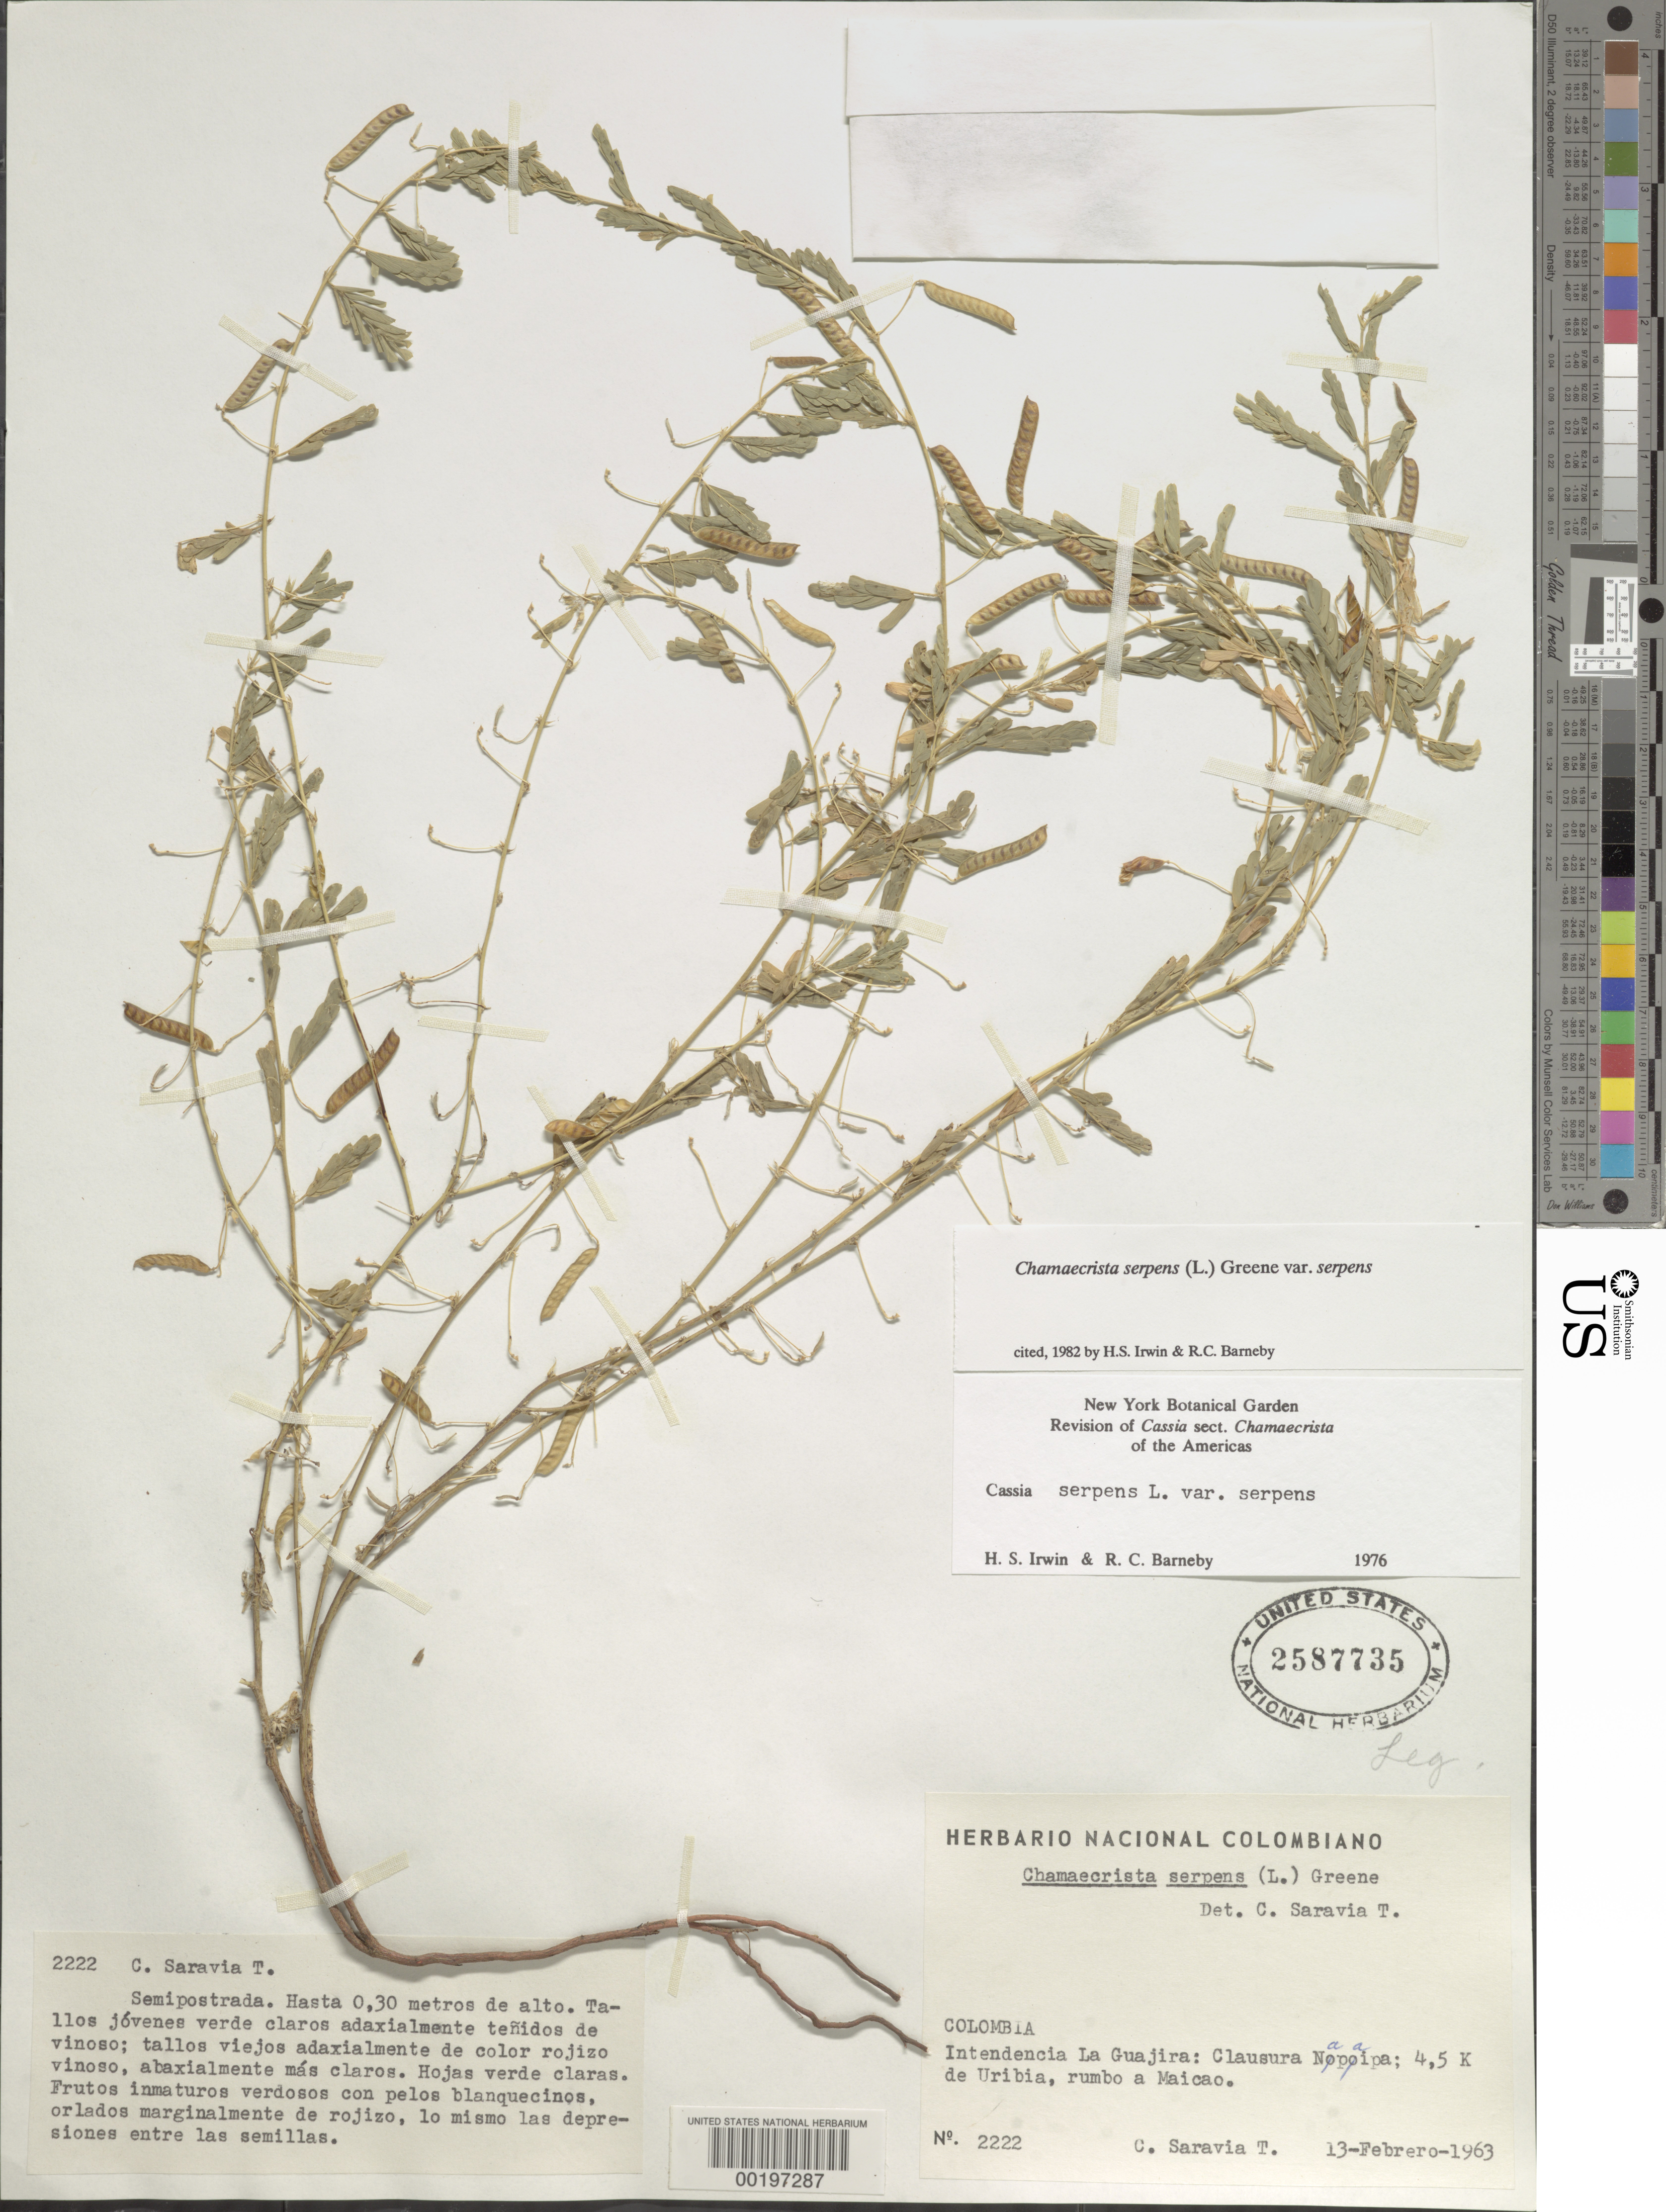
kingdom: Plantae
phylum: Tracheophyta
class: Magnoliopsida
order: Fabales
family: Fabaceae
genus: Chamaecrista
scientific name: Chamaecrista serpens var. serpens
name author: (L.) Greene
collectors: C. Saravia T.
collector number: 2222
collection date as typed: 13 Feb 1963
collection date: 1963-02-13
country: Colombia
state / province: La Guajira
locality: Clausura Napaipa, 4.5 km de Uribia, Rumbo a Maicao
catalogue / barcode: US 2587735